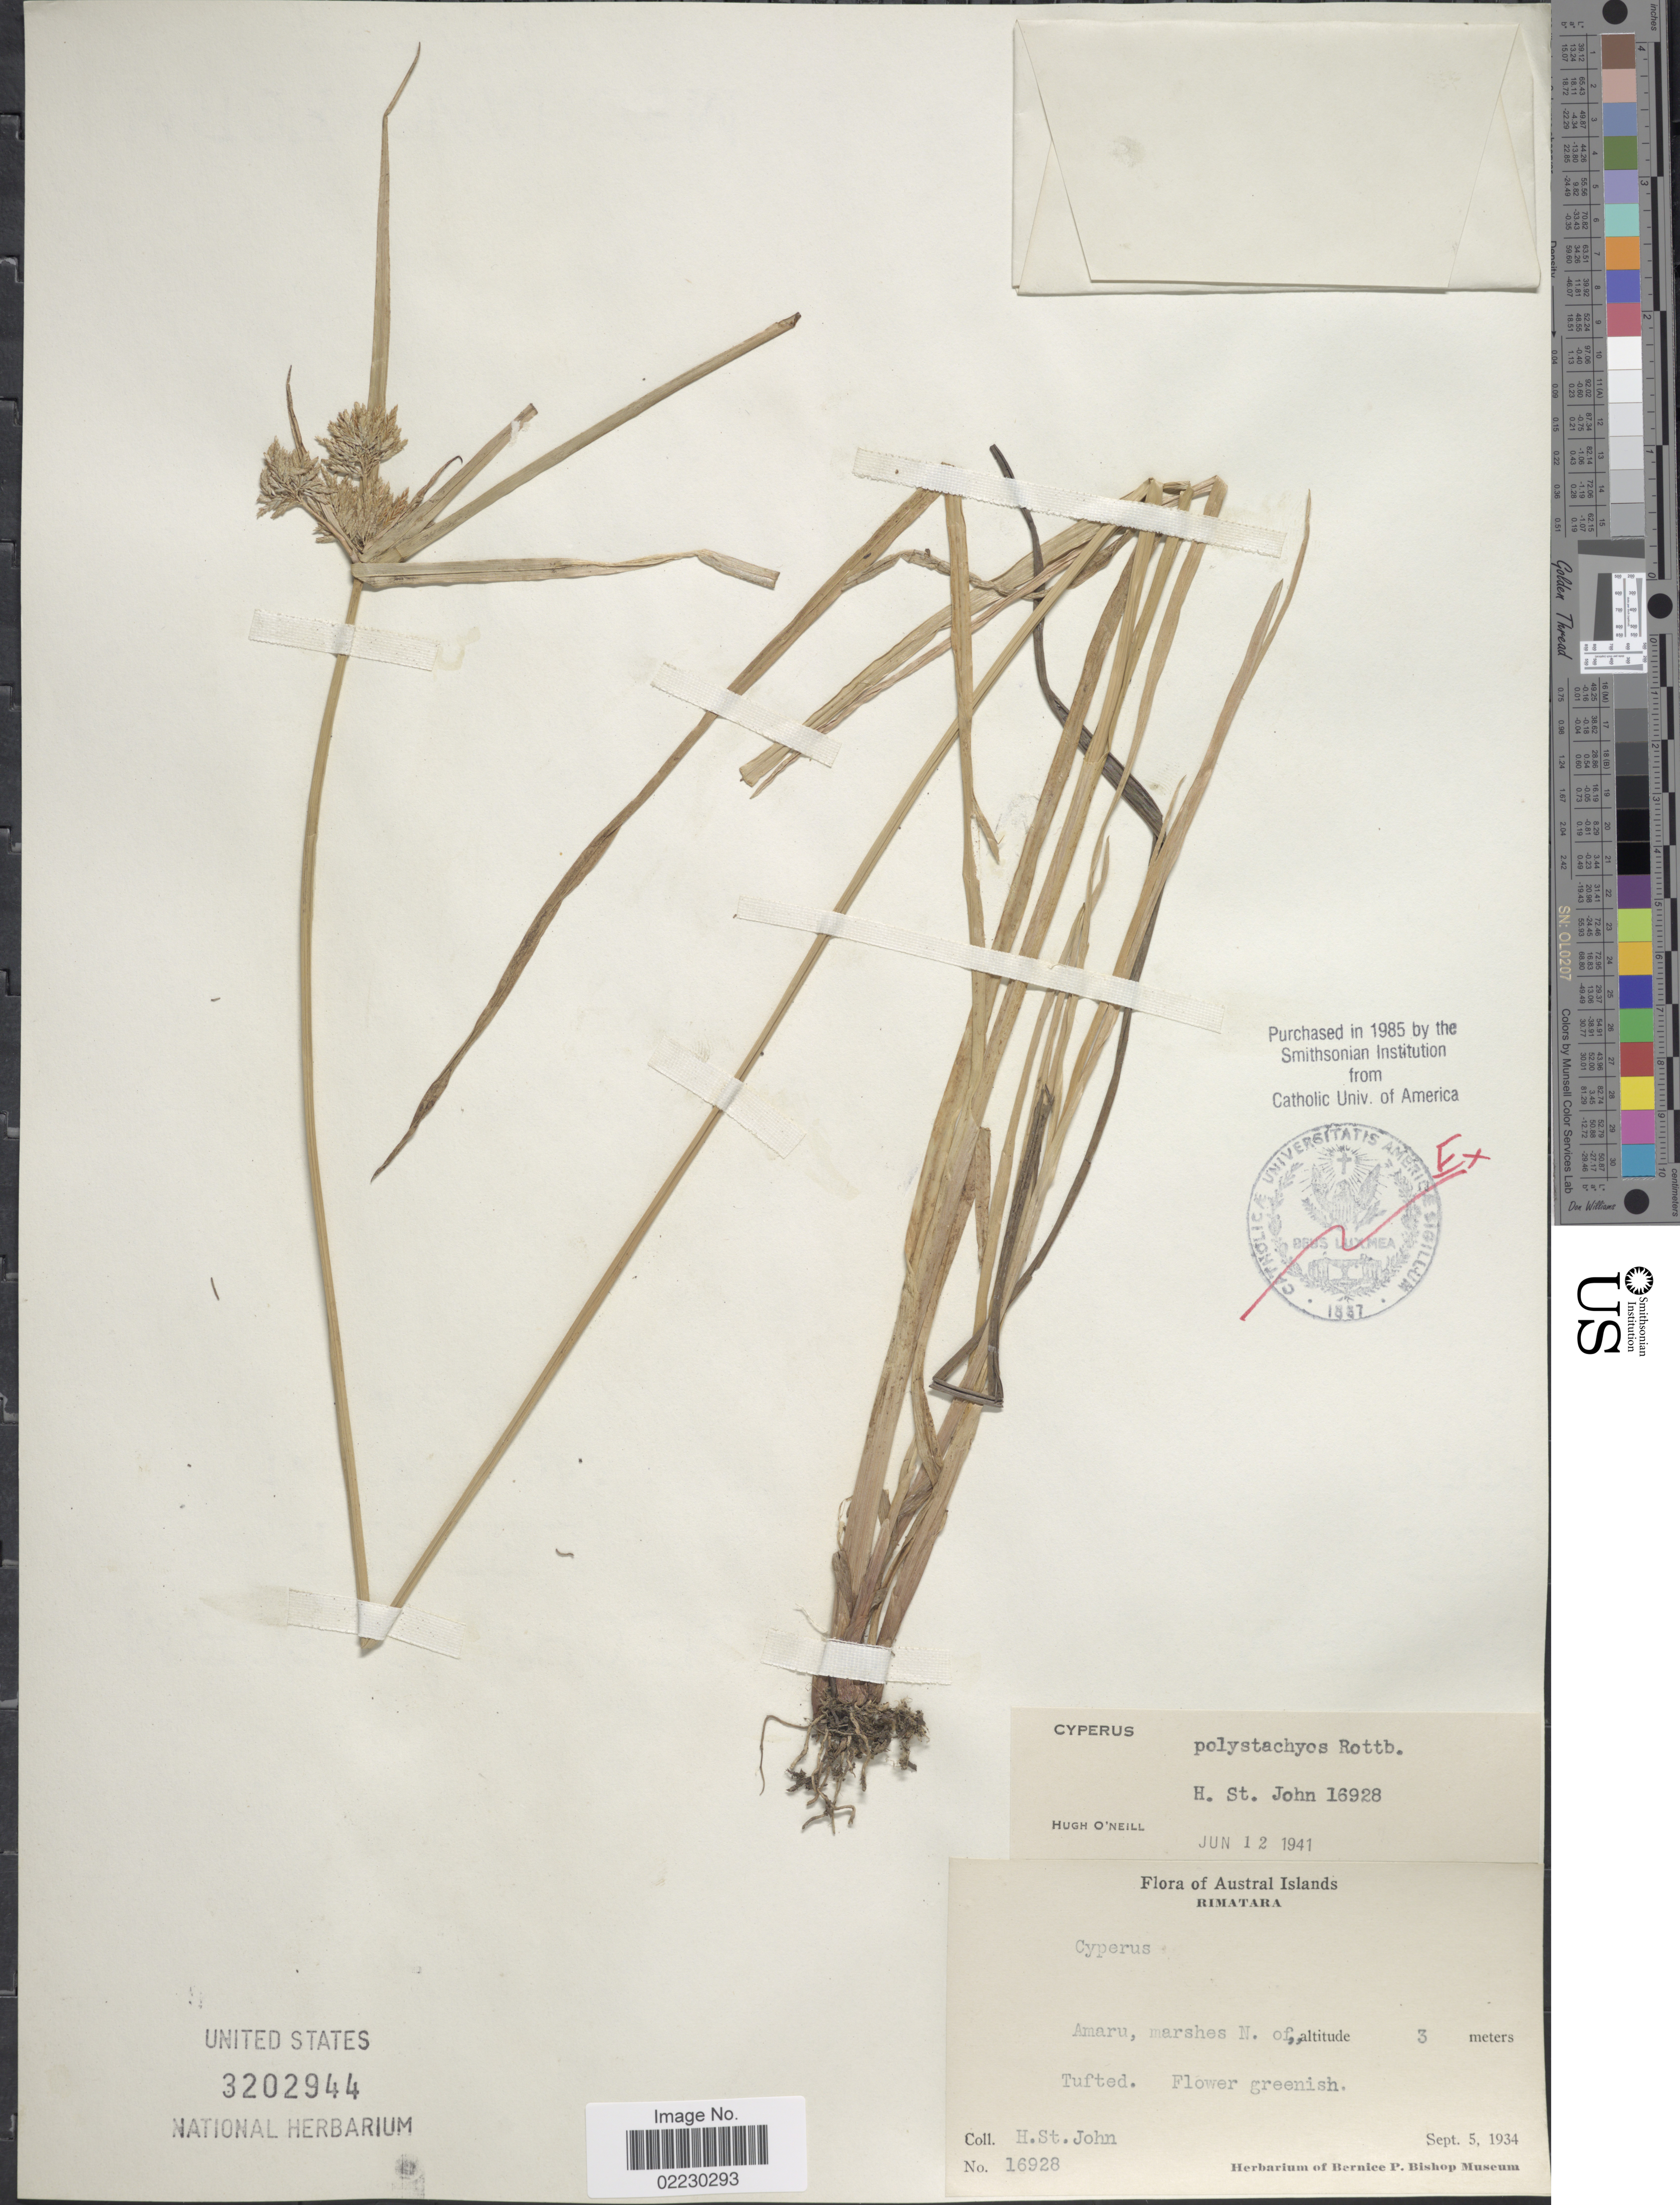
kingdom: Plantae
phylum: Tracheophyta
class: Liliopsida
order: Poales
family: Cyperaceae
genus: Cyperus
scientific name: Cyperus polystachyos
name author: Rottb.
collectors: H. St. John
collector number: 16928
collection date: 1934-09-05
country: French Polynesia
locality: Austral Islands, Amaru, marshes N. of Tufted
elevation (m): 3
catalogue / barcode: US 3202944